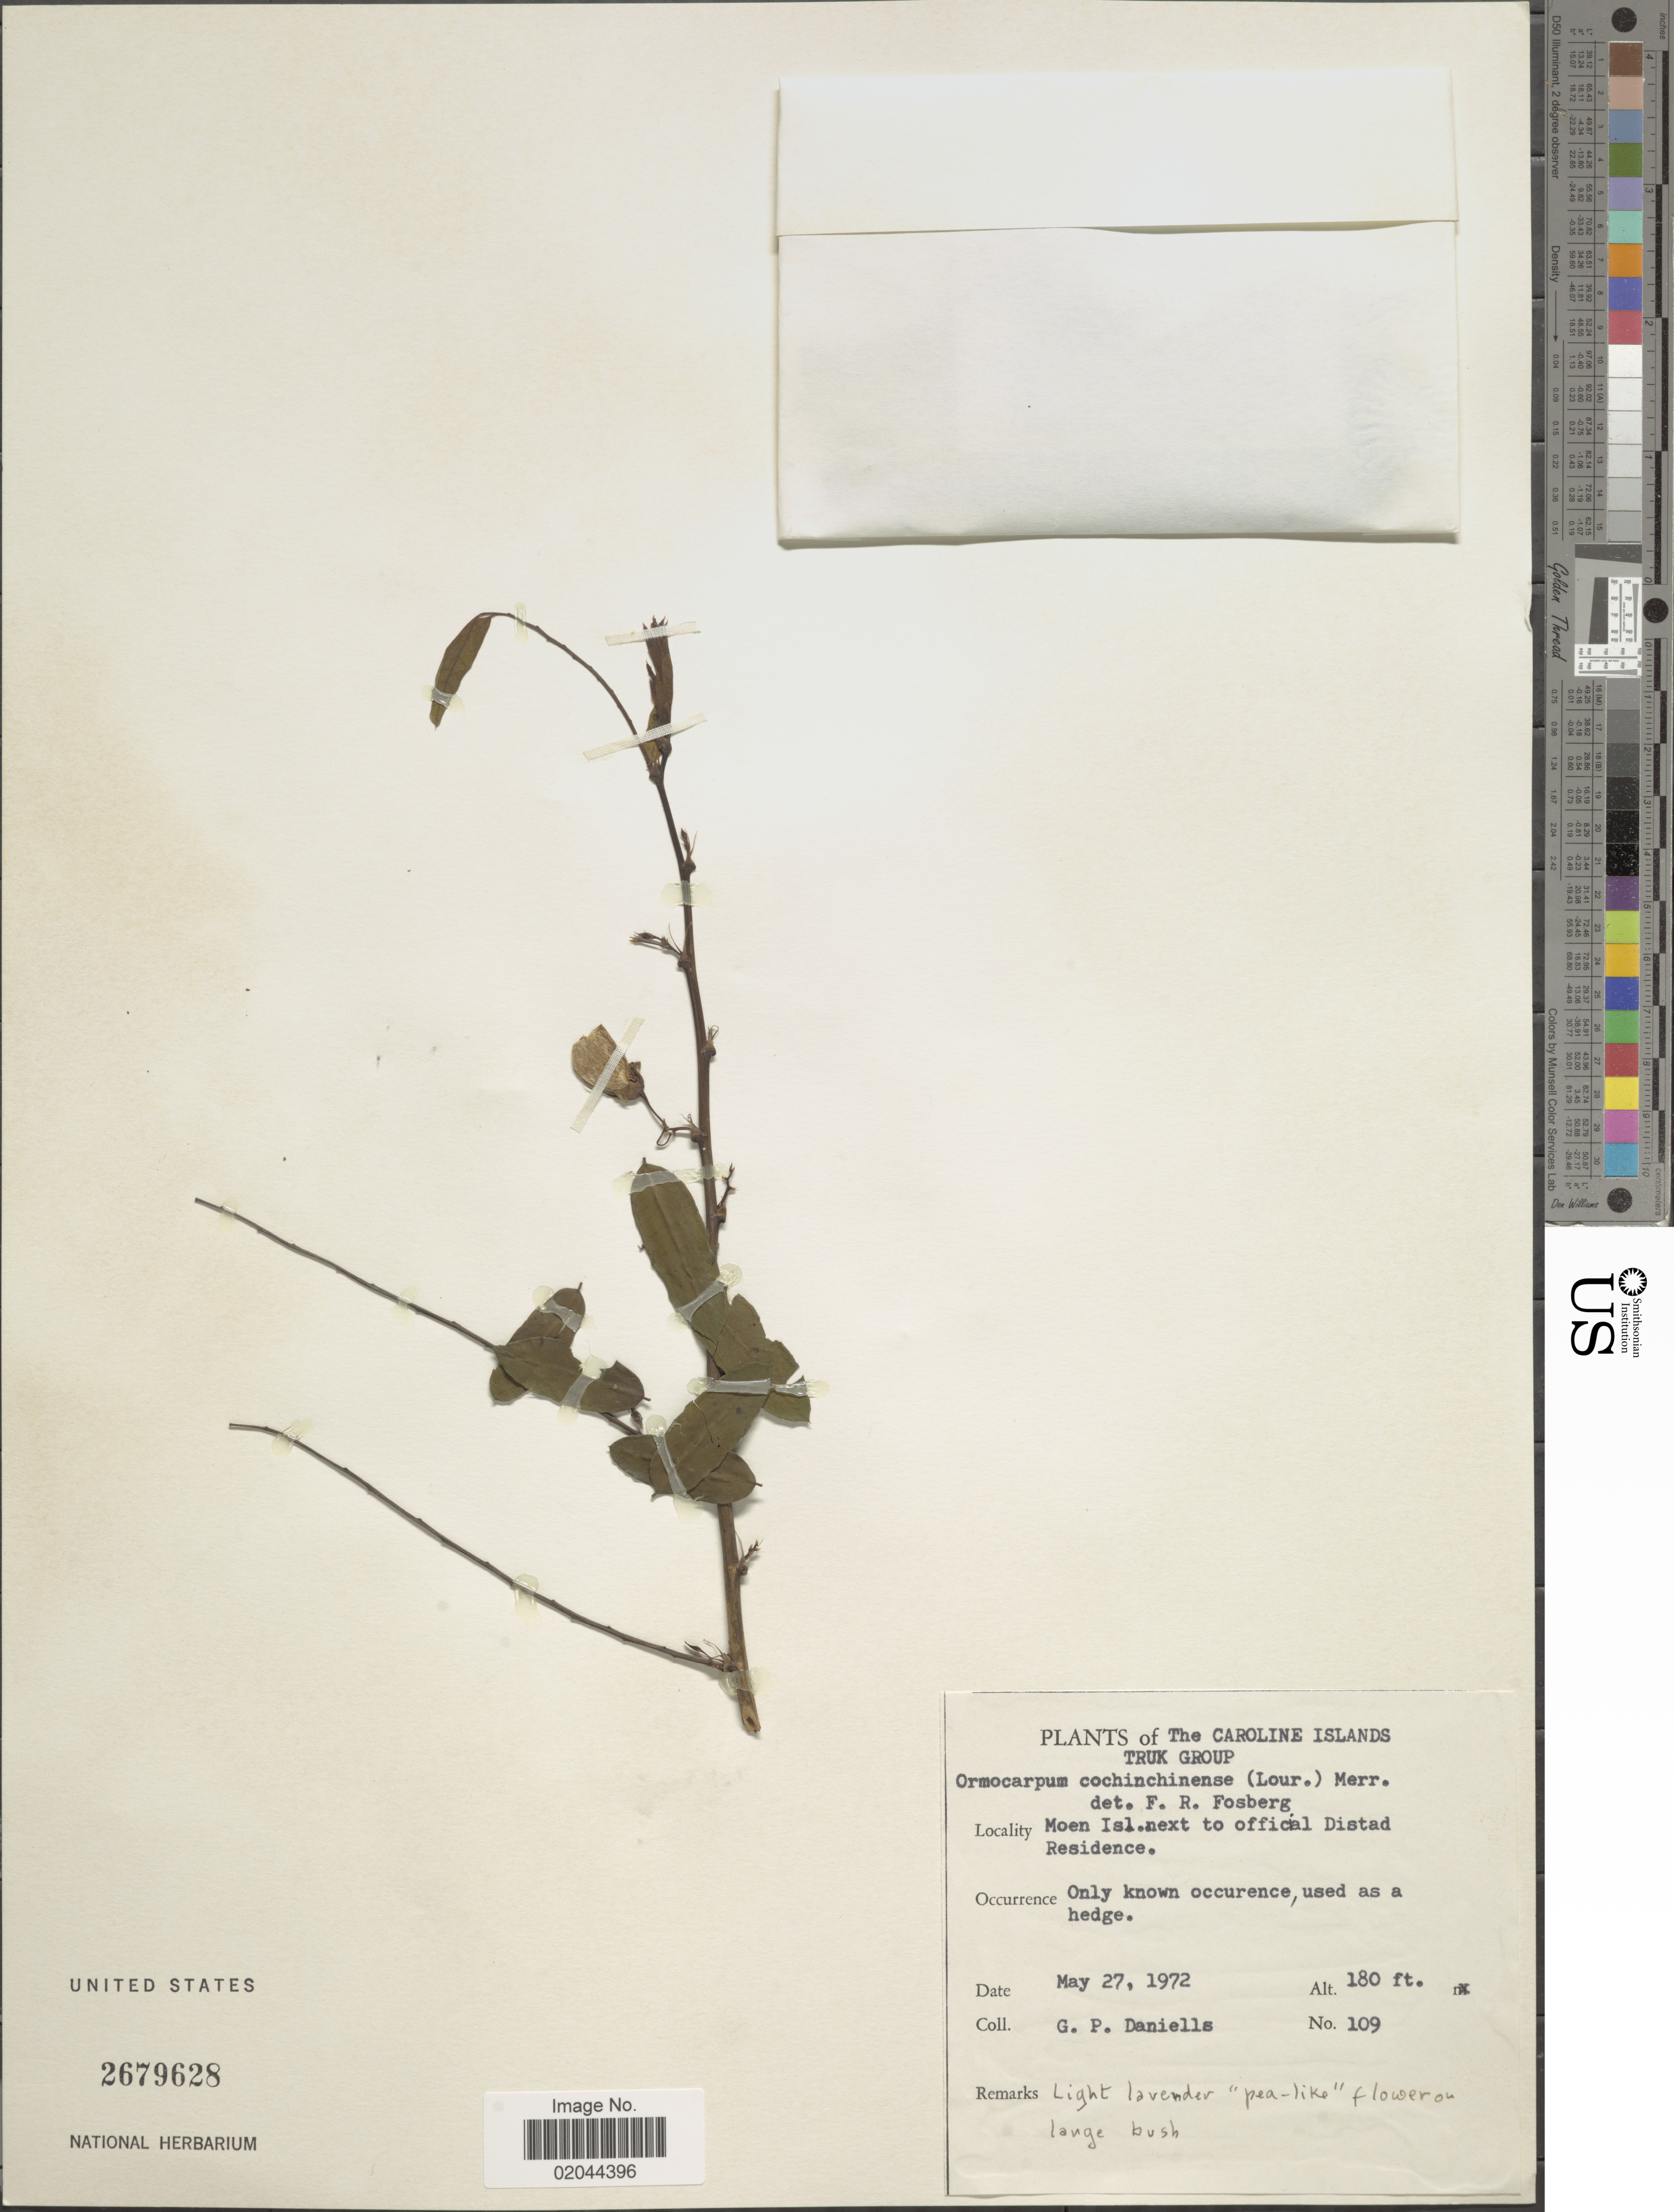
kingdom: Plantae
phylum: Tracheophyta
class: Magnoliopsida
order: Fabales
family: Fabaceae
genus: Ormocarpum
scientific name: Ormocarpum cochinchinense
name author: (Lour.) Merr.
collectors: G. Daniells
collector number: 109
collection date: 1972-05-27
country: Micronesia, Federated States of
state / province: Truk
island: Moen [Wono]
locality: The Caroline Islands, Truk Group, Moen Isl., next to official Disted Residence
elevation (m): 55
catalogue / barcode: US 2679628